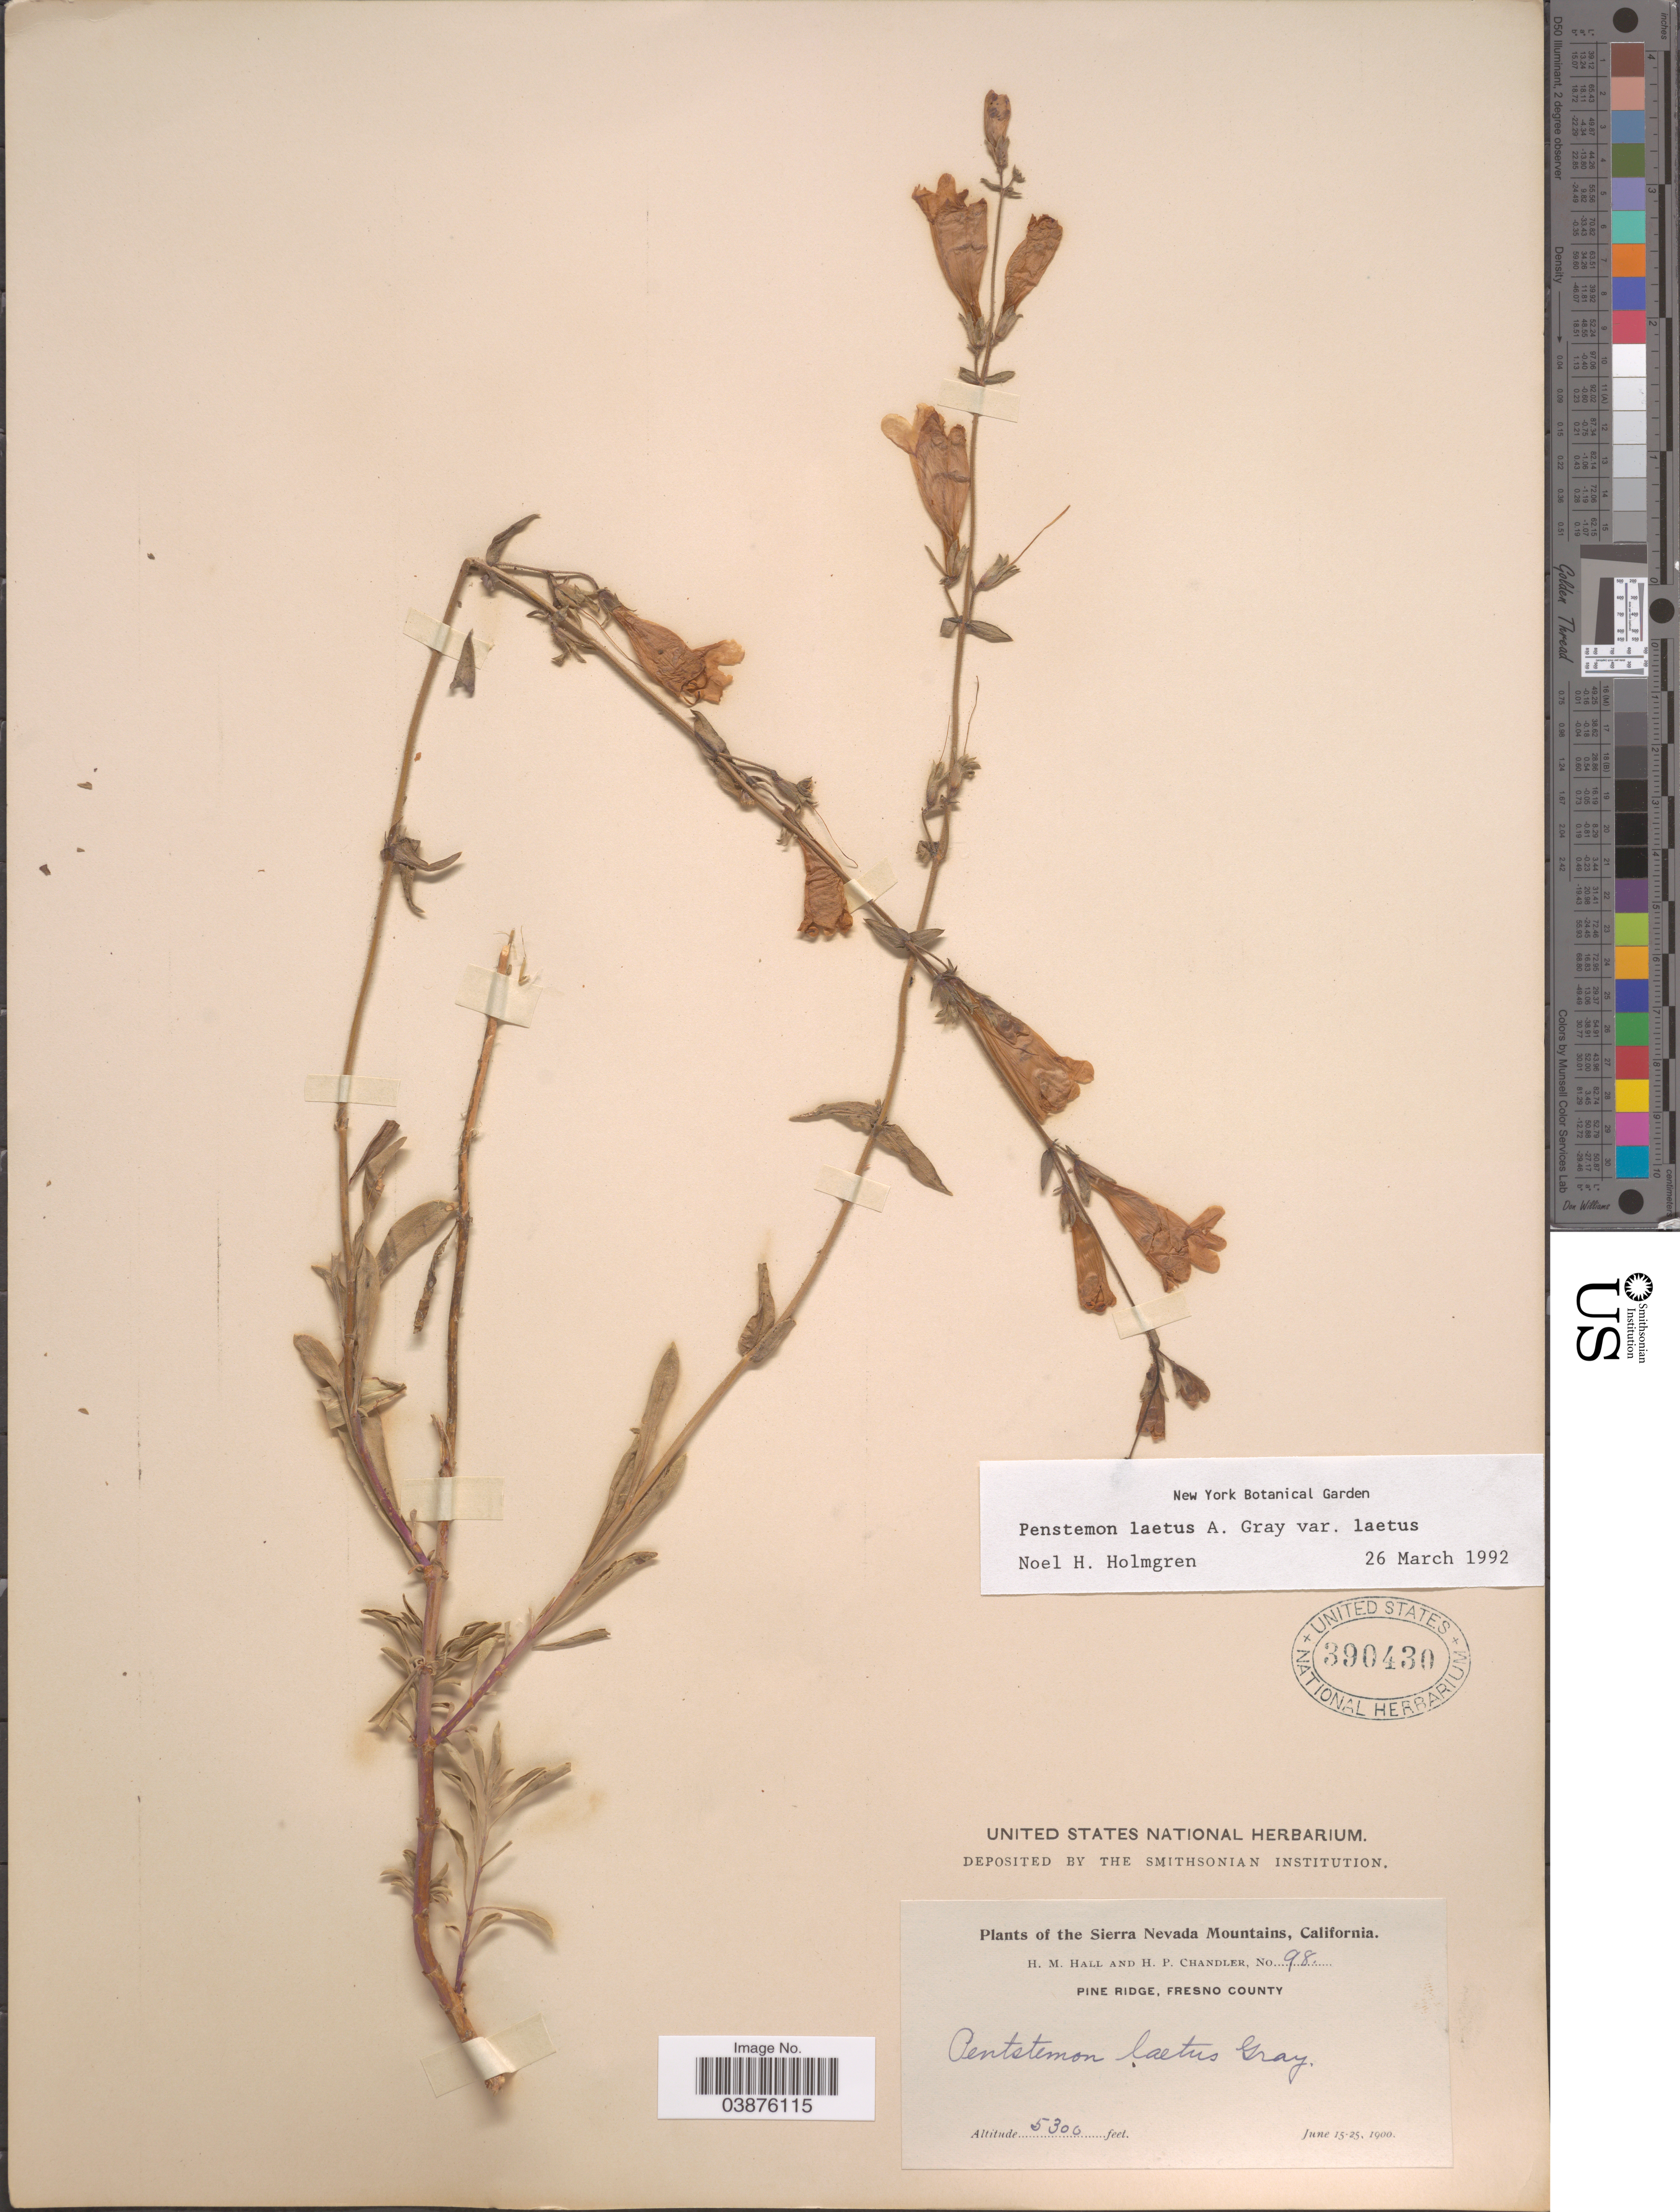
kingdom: Plantae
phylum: Tracheophyta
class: Magnoliopsida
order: Lamiales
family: Plantaginaceae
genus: Penstemon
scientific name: Penstemon laetus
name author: A. Gray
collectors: H. M. Hall & H. Chandler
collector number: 98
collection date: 1900-06-15/1900-06-25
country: United States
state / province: California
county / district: Fresno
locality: Sierra Nevada Mountains. Pine Ridge, Fresno County.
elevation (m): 1615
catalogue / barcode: US 390430